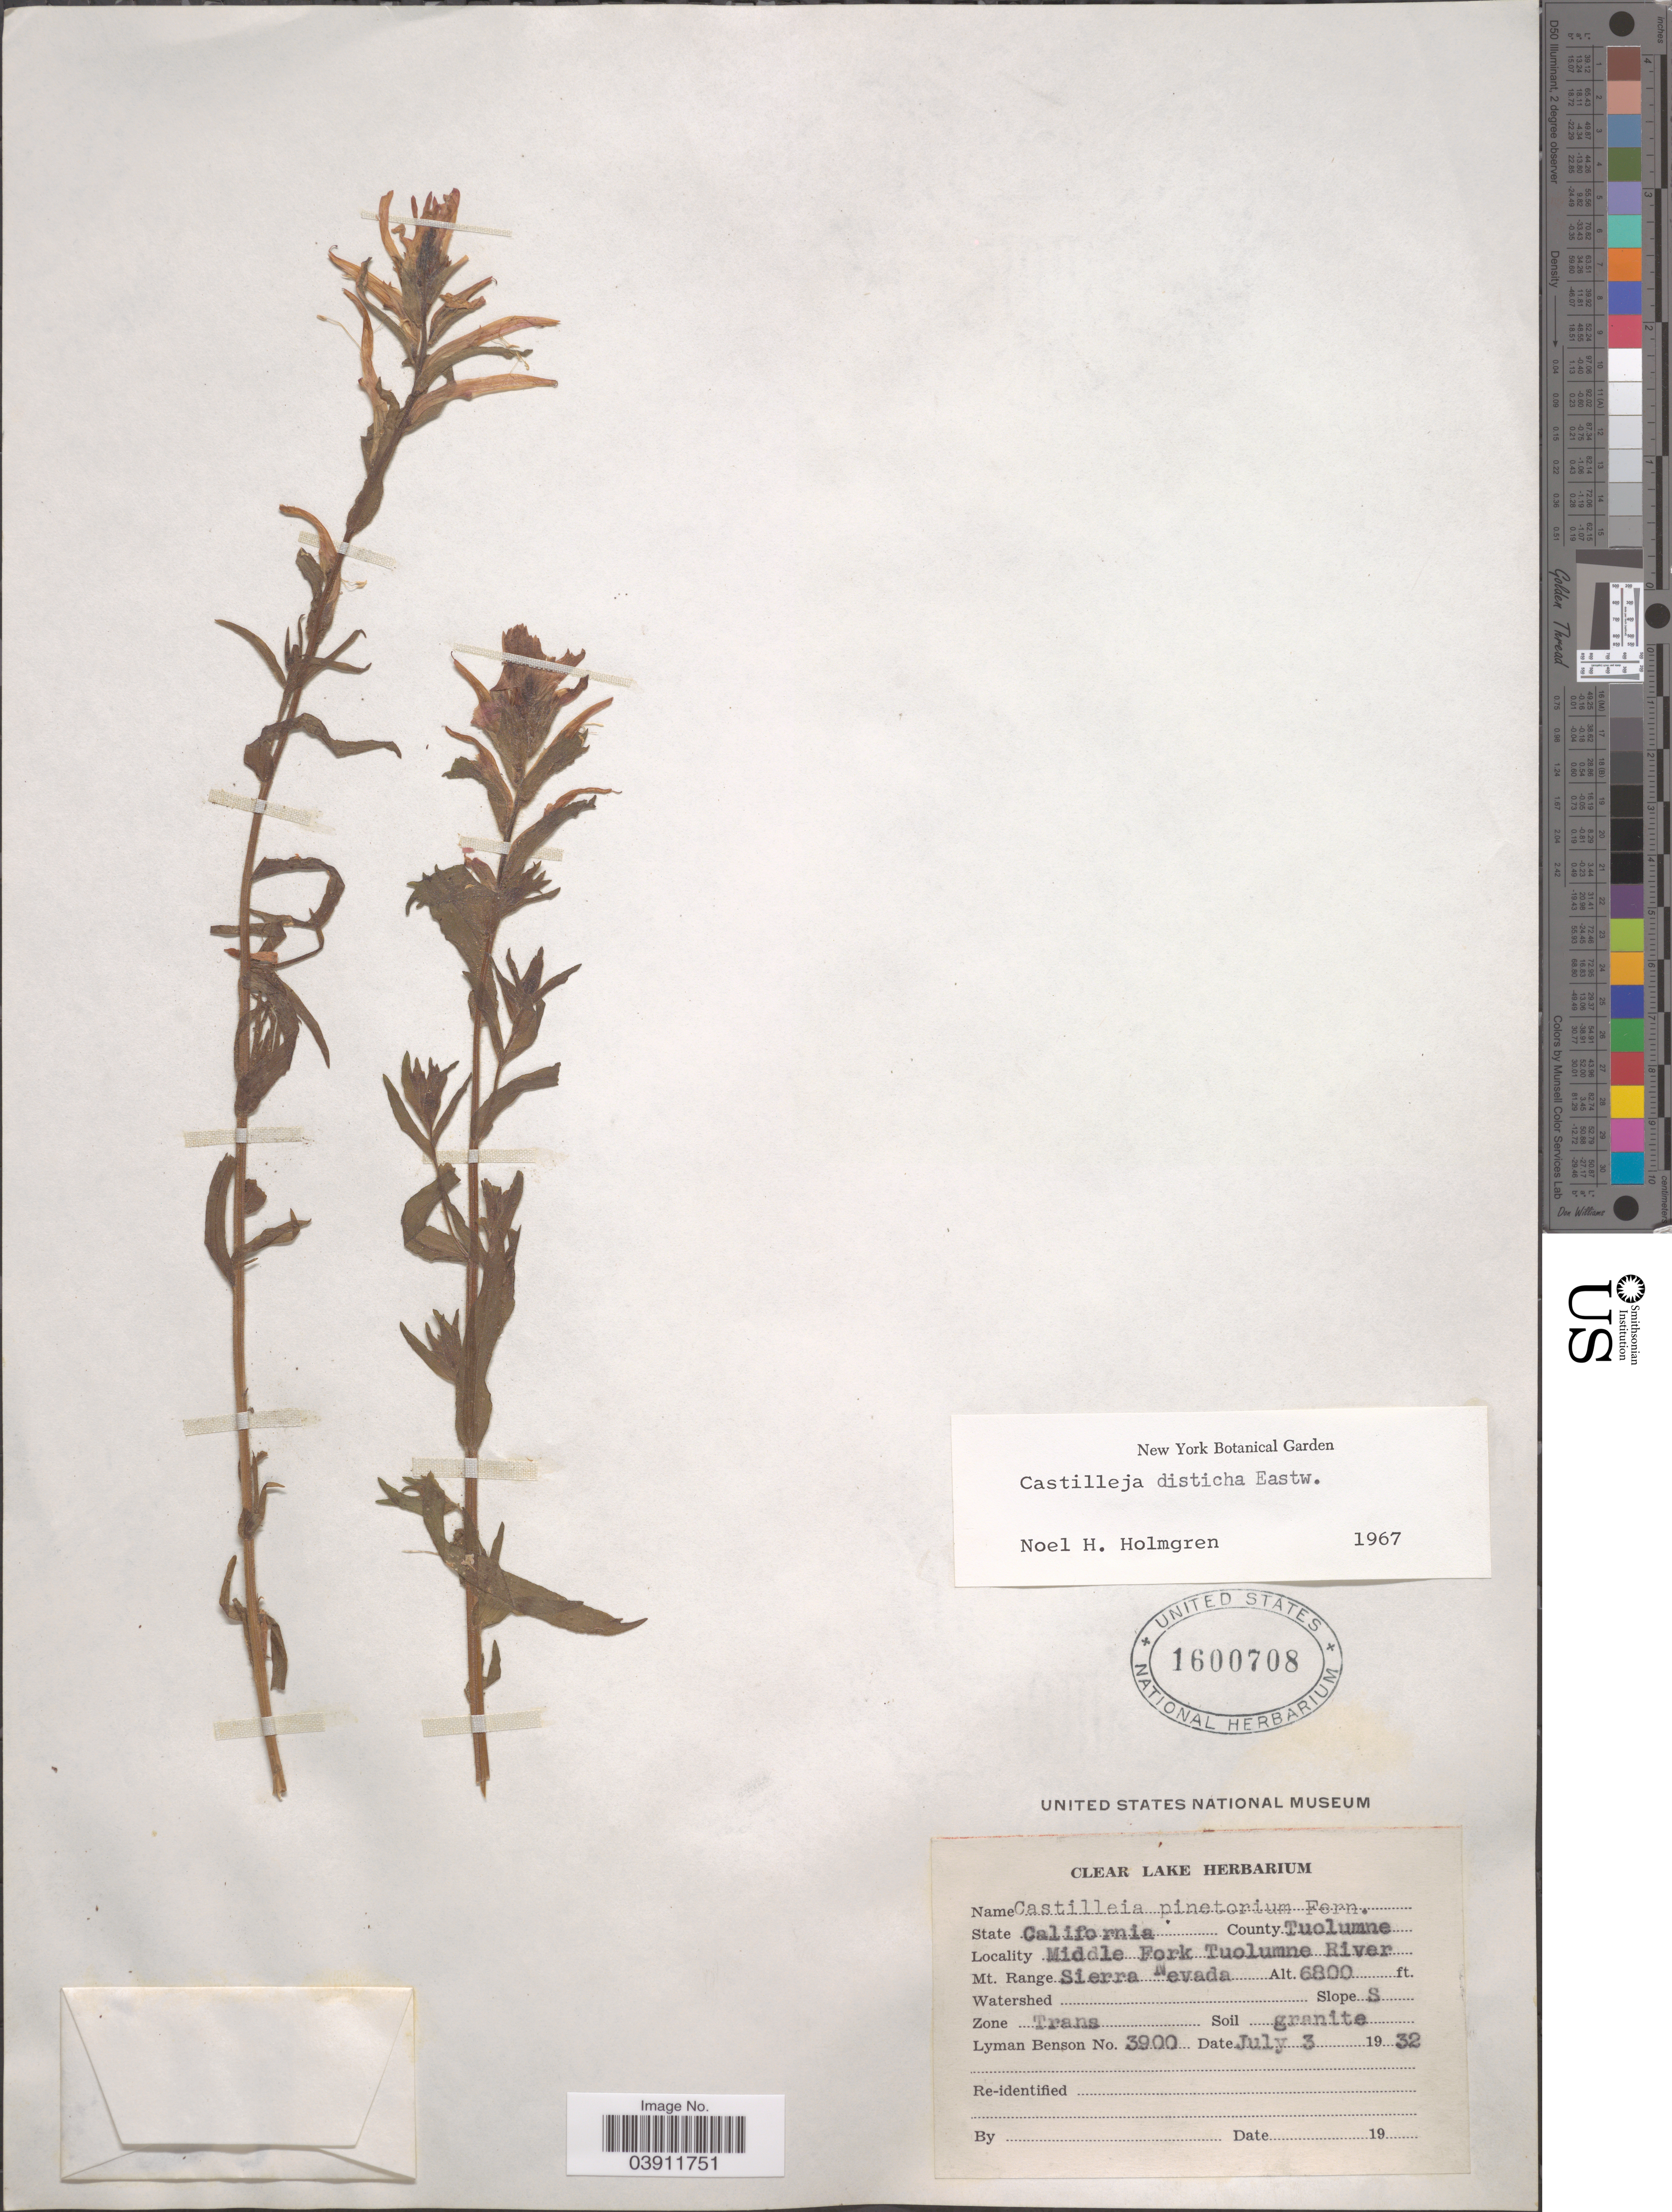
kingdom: Plantae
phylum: Tracheophyta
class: Magnoliopsida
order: Lamiales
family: Orobanchaceae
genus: Castilleja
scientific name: Castilleja disticha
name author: Eastw.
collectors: L. D. Benson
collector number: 3900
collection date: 1932-07-03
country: United States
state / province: California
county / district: Tuolumne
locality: County Tuolumne. Middle Fork Tuolumne River. Mt. Range Sierra Nevada. Slope S. Zone Trans.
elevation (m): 2073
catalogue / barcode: US 1600708